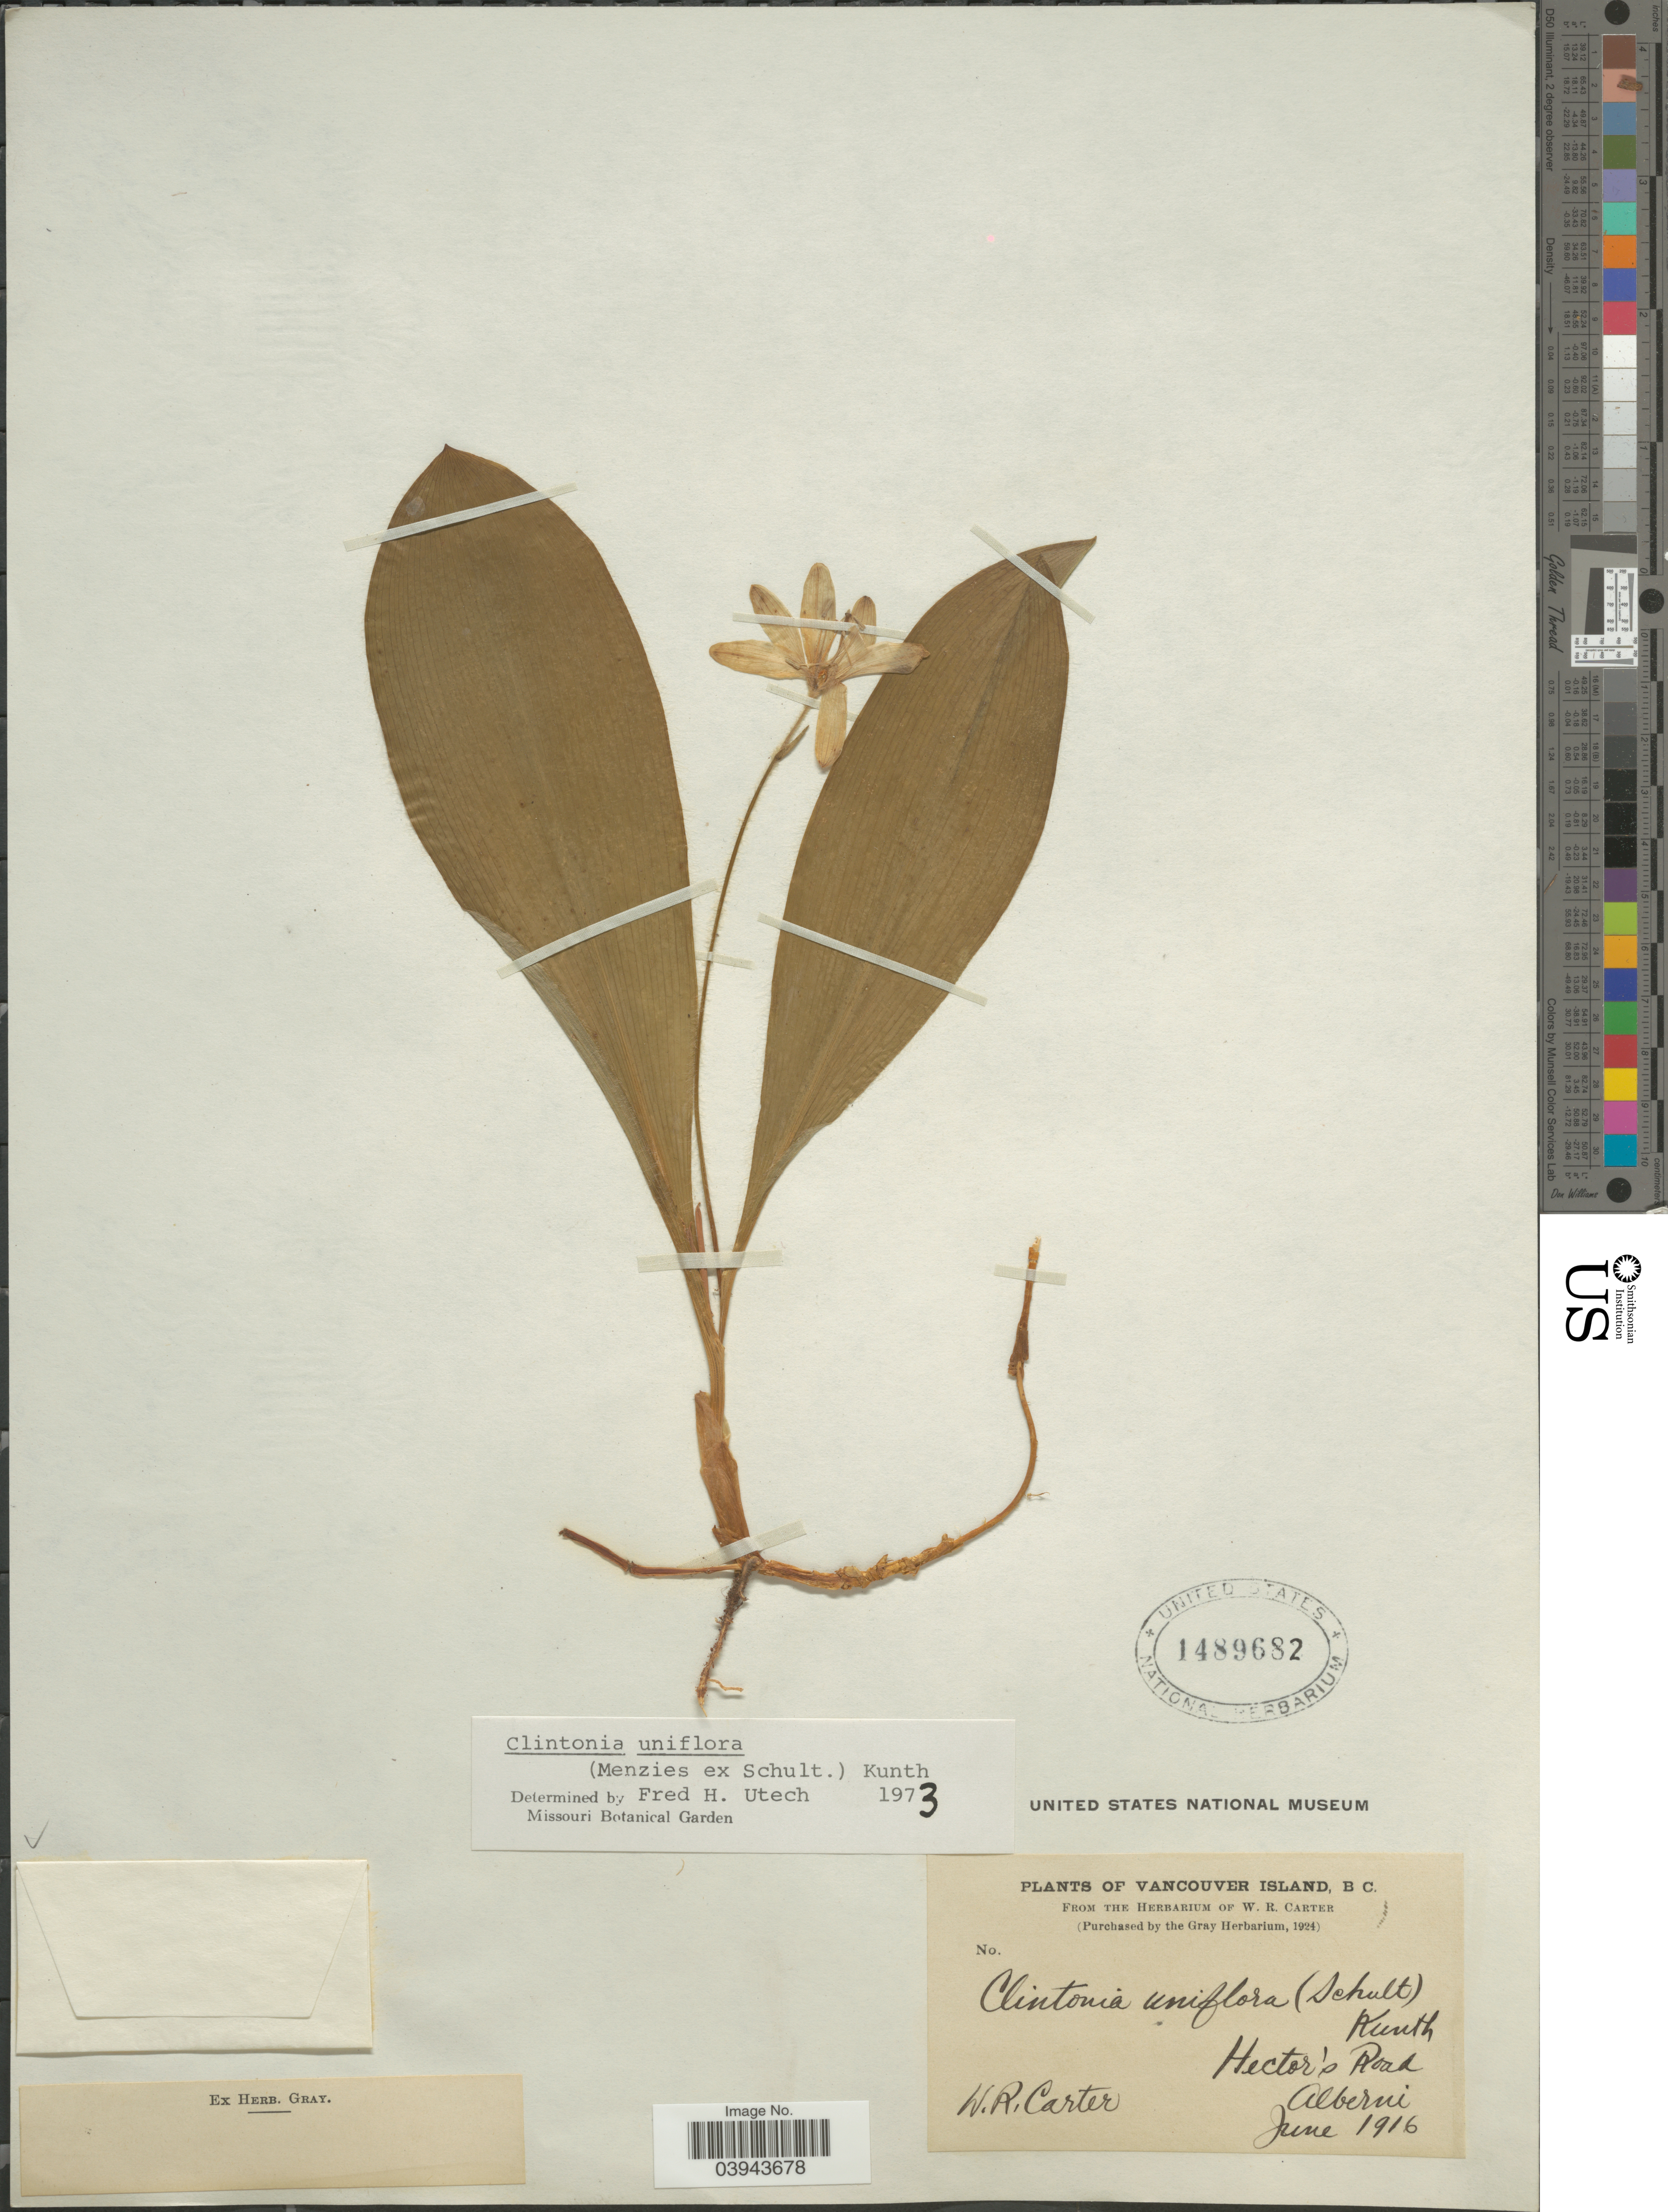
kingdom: Plantae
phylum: Tracheophyta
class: Liliopsida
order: Liliales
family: Liliaceae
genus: Clintonia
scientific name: Clintonia uniflora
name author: Kunth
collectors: W. R. Carter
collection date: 1916-06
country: Canada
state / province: British Columbia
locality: Vancouver Island. Hector's Road, Alberni.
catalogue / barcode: US 1489682